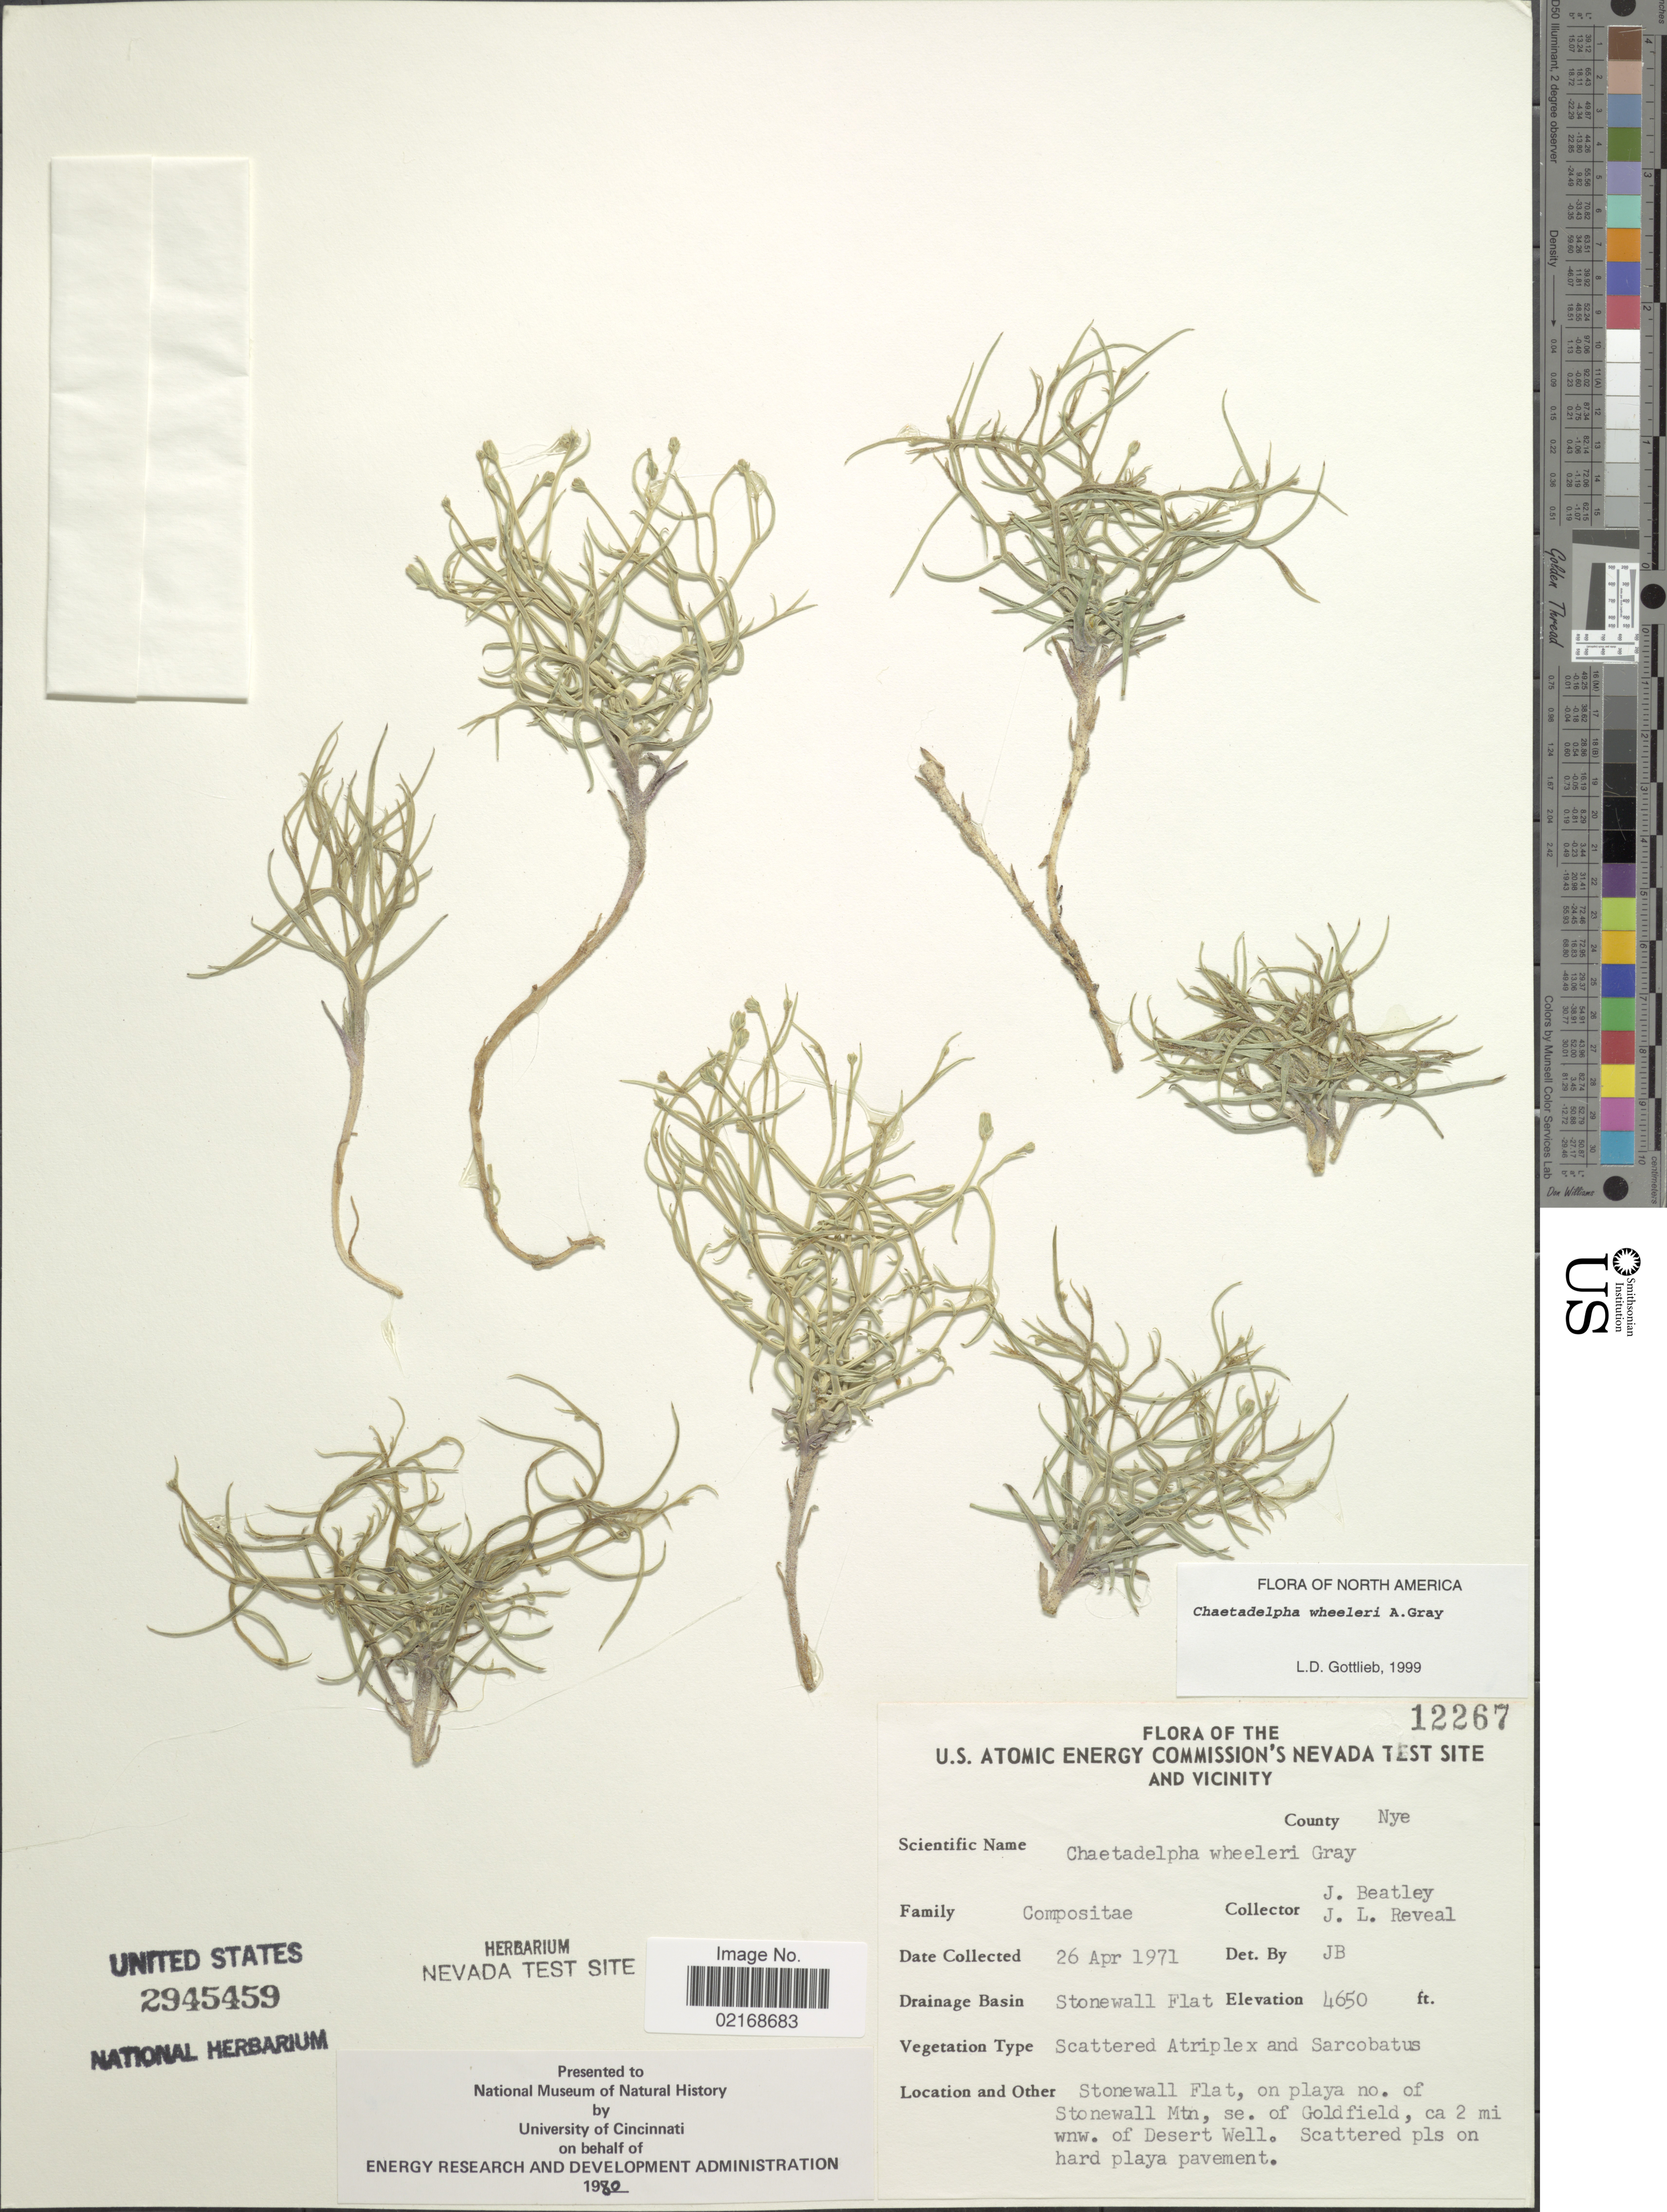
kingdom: Plantae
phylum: Tracheophyta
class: Magnoliopsida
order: Asterales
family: Asteraceae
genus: Chaetadelpha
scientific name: Chaetadelpha wheeleri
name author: A. Gray ex S. Watson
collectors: J. C. Beatley & J. Reveal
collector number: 12267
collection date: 1971-04-26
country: United States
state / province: Nevada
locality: U.S. Atomic Energy Commission's Nevada Test Site and Vicinity, Drainage Basin: Stonewall Flat, Stonewall Flat, on playa no. of Stonewall Mtn, se. of Goldfield, ca. 2 mi. wnw. of Desert Well, County: Nye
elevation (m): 1417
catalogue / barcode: US 2945459